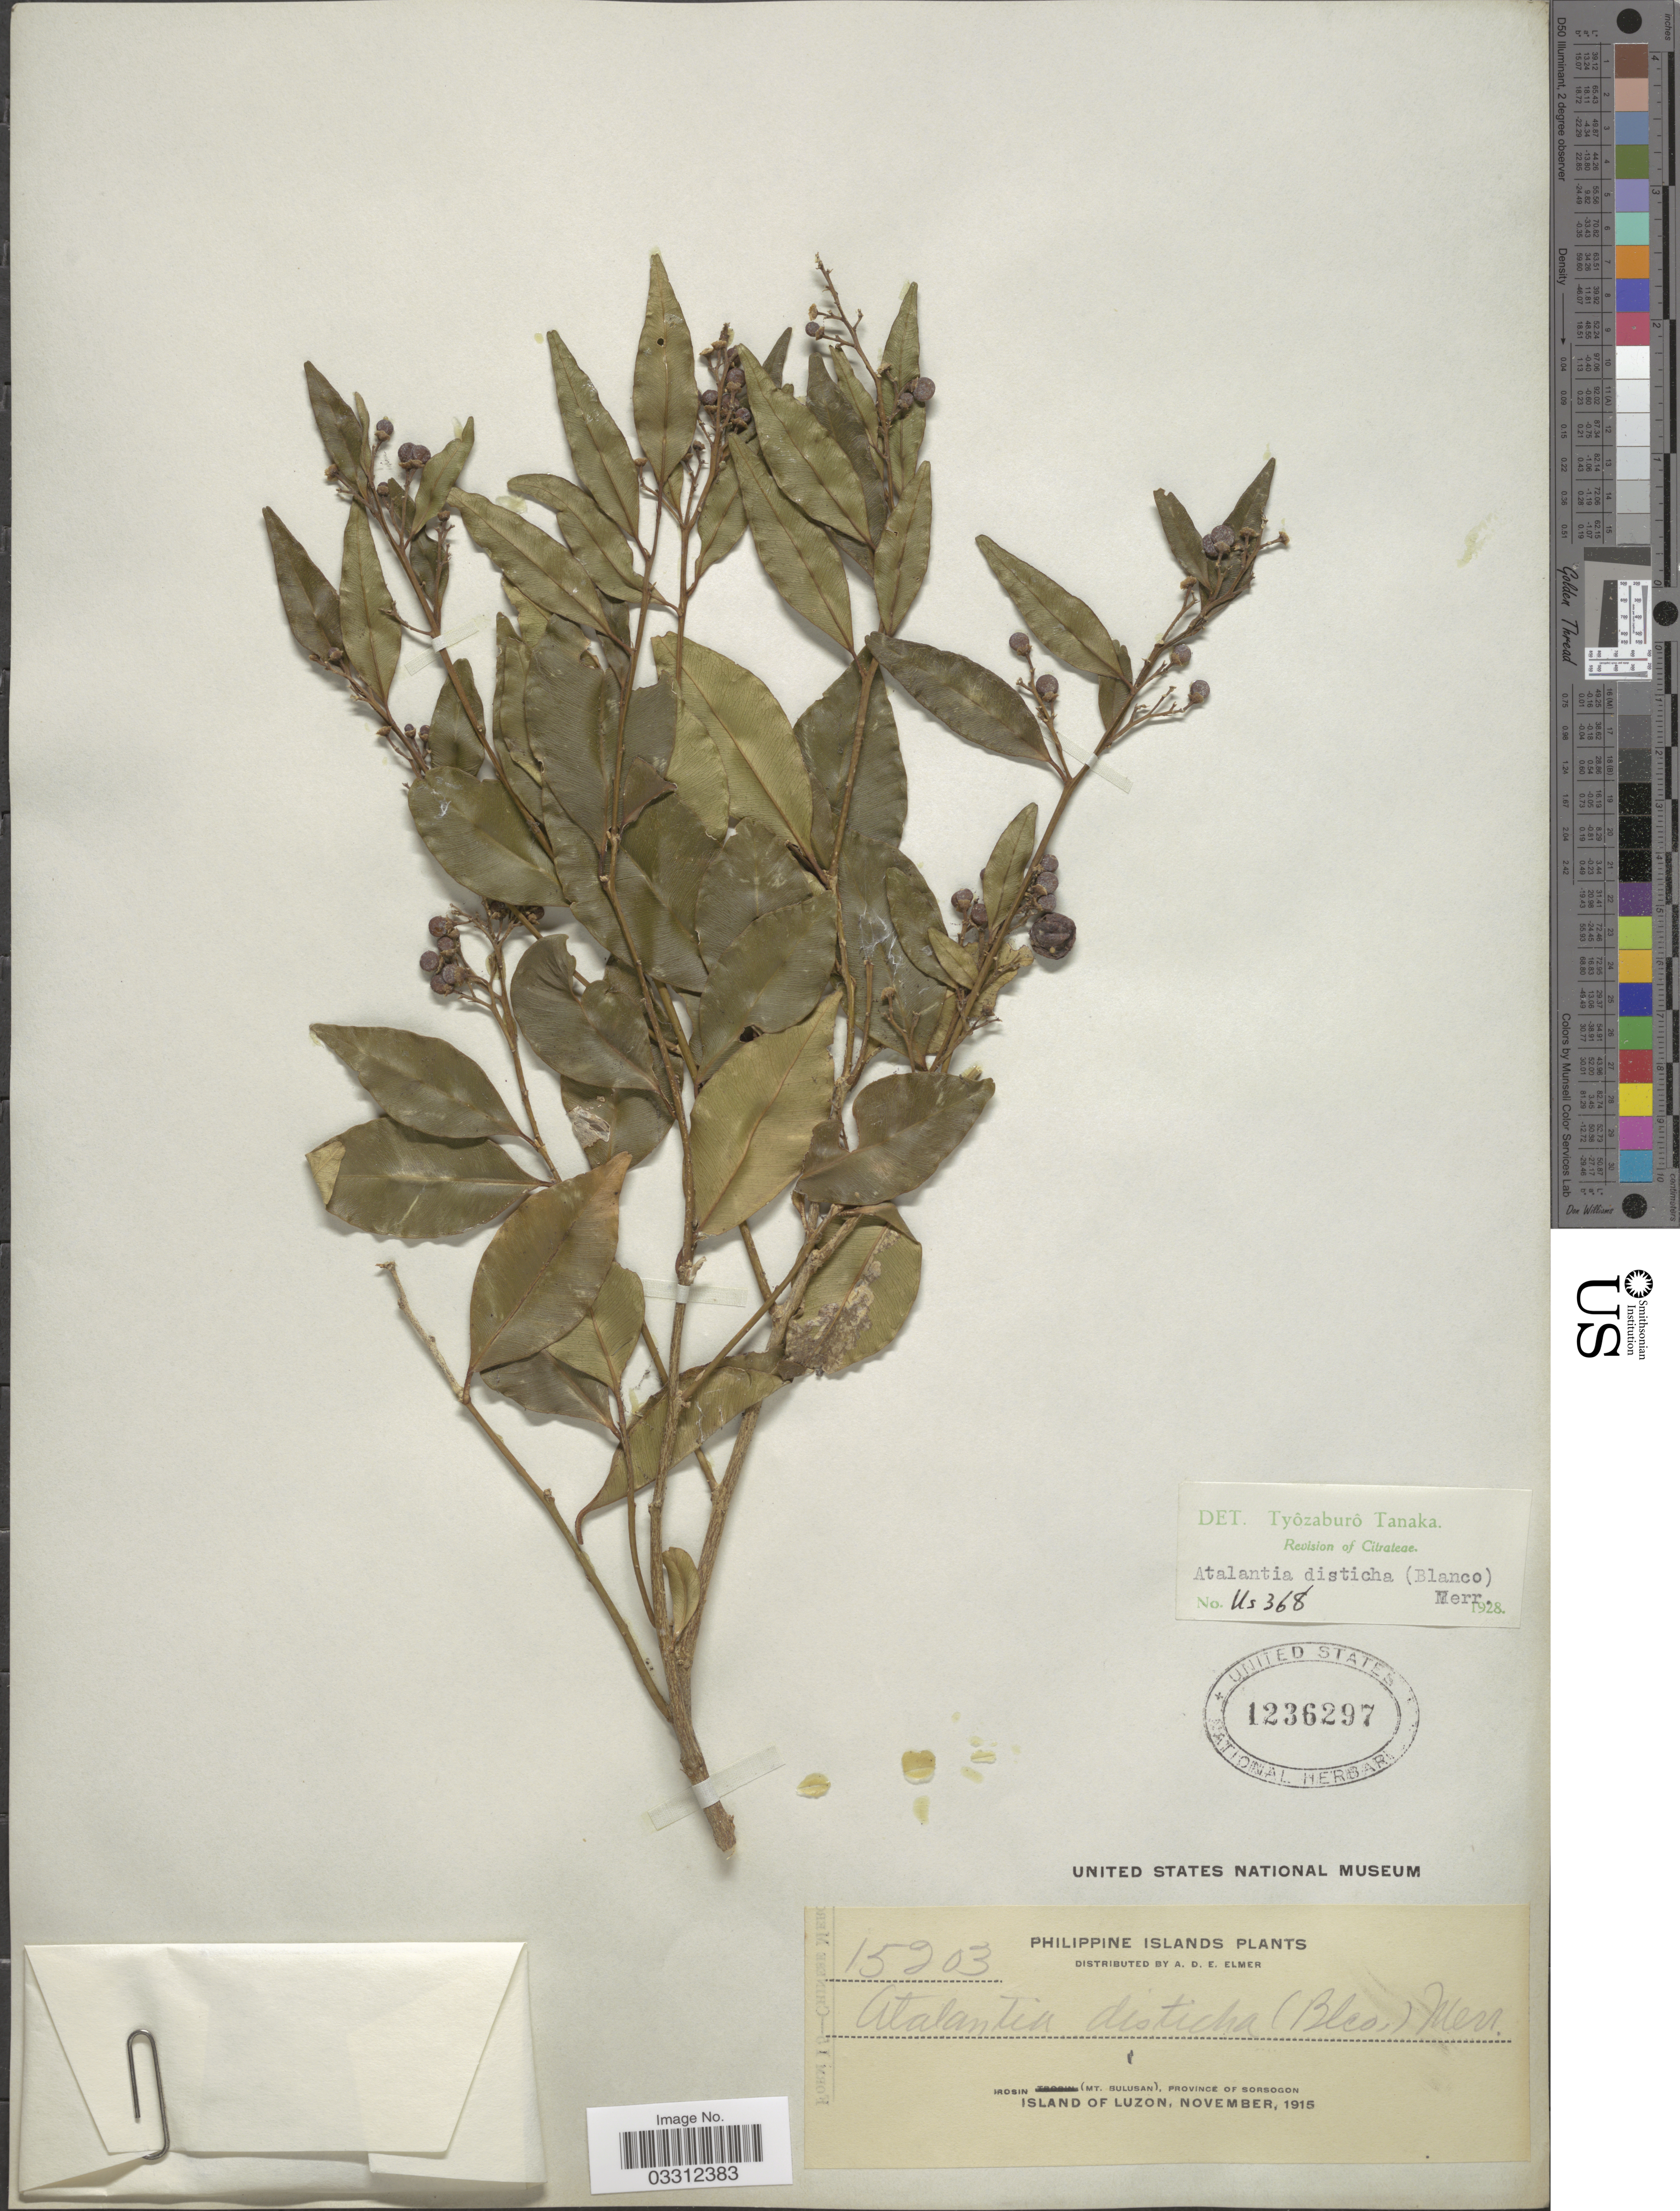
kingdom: Plantae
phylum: Tracheophyta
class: Magnoliopsida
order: Sapindales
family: Rutaceae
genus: Atalantia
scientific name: Atalantia racemosa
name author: Wight ex Hook.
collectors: A. D. E. Elmer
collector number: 15203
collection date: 1915-11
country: Philippines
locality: Irosin (Mt. Bulusan), Province of Sorsogon. Island of Luzon.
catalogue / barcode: US 1236297